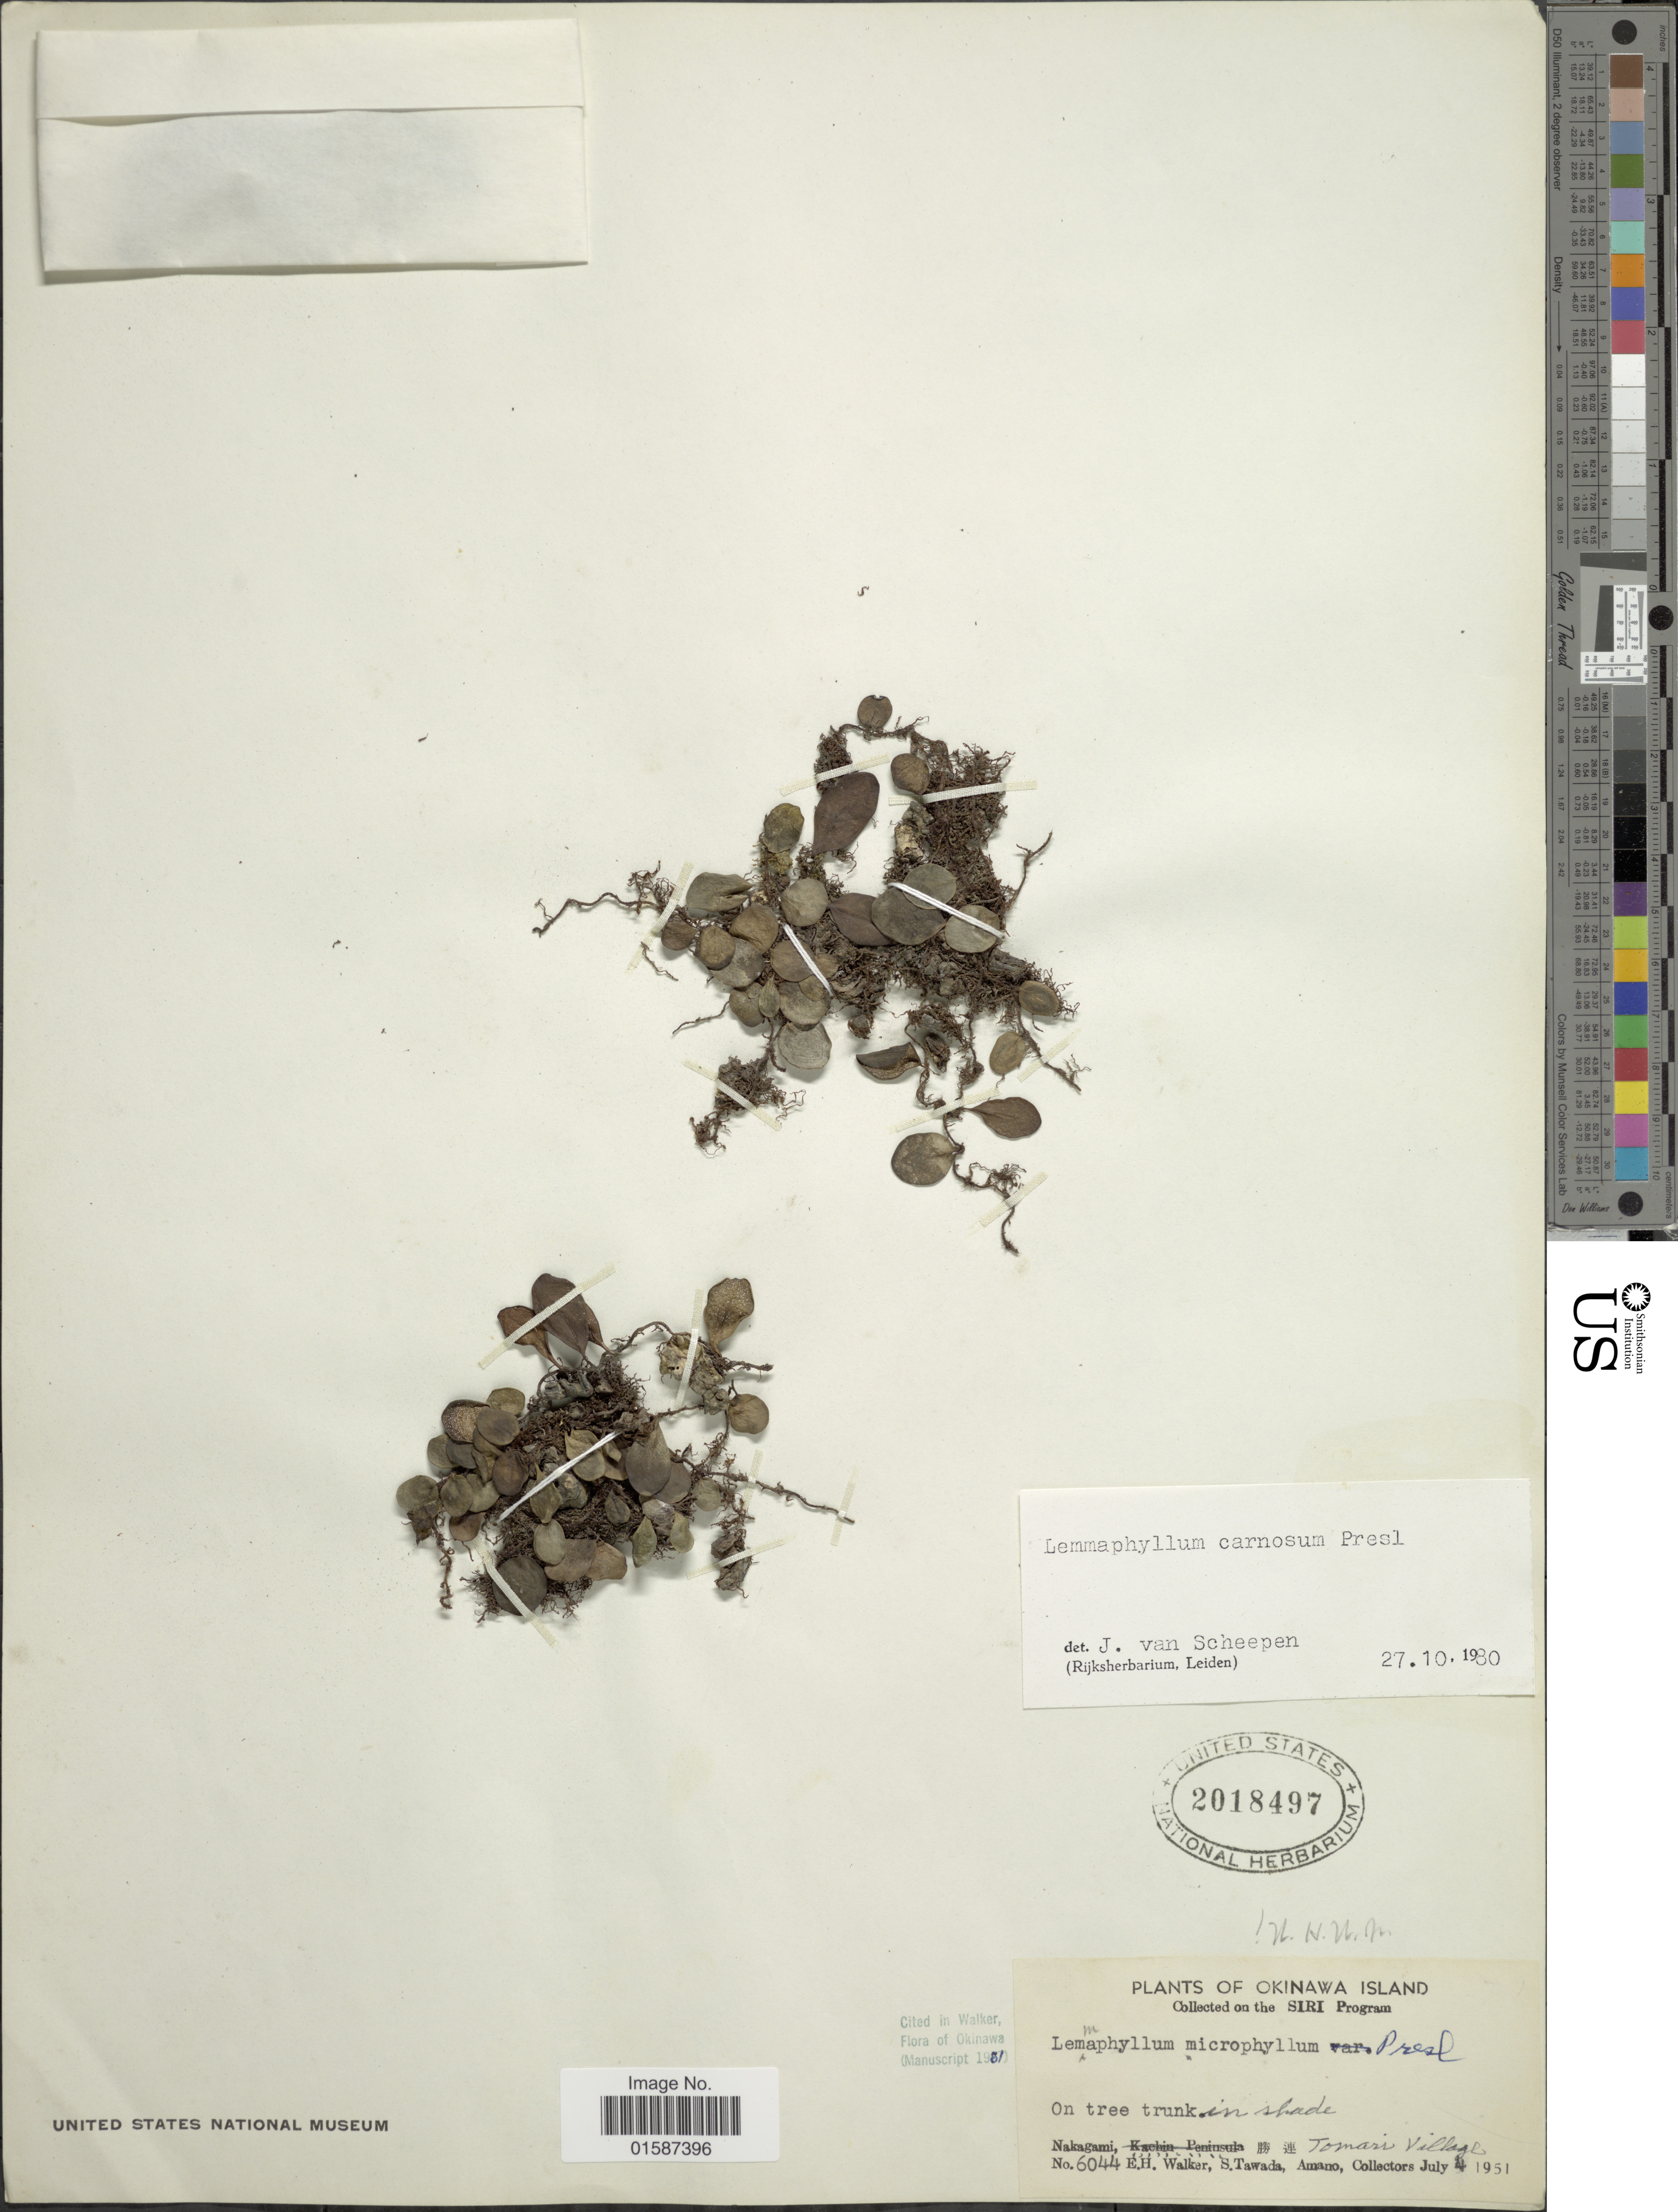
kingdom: Plantae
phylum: Tracheophyta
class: Polypodiopsida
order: Polypodiales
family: Polypodiaceae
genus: Lemmaphyllum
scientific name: Lemmaphyllum microphyllum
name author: C. Presl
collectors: E. H. Walker, S. Tawada & Amano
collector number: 6044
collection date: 1951-07-04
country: Japan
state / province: Okinawa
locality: Okinawa Island, Nakagami, Tomari Village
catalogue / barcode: US 2018497